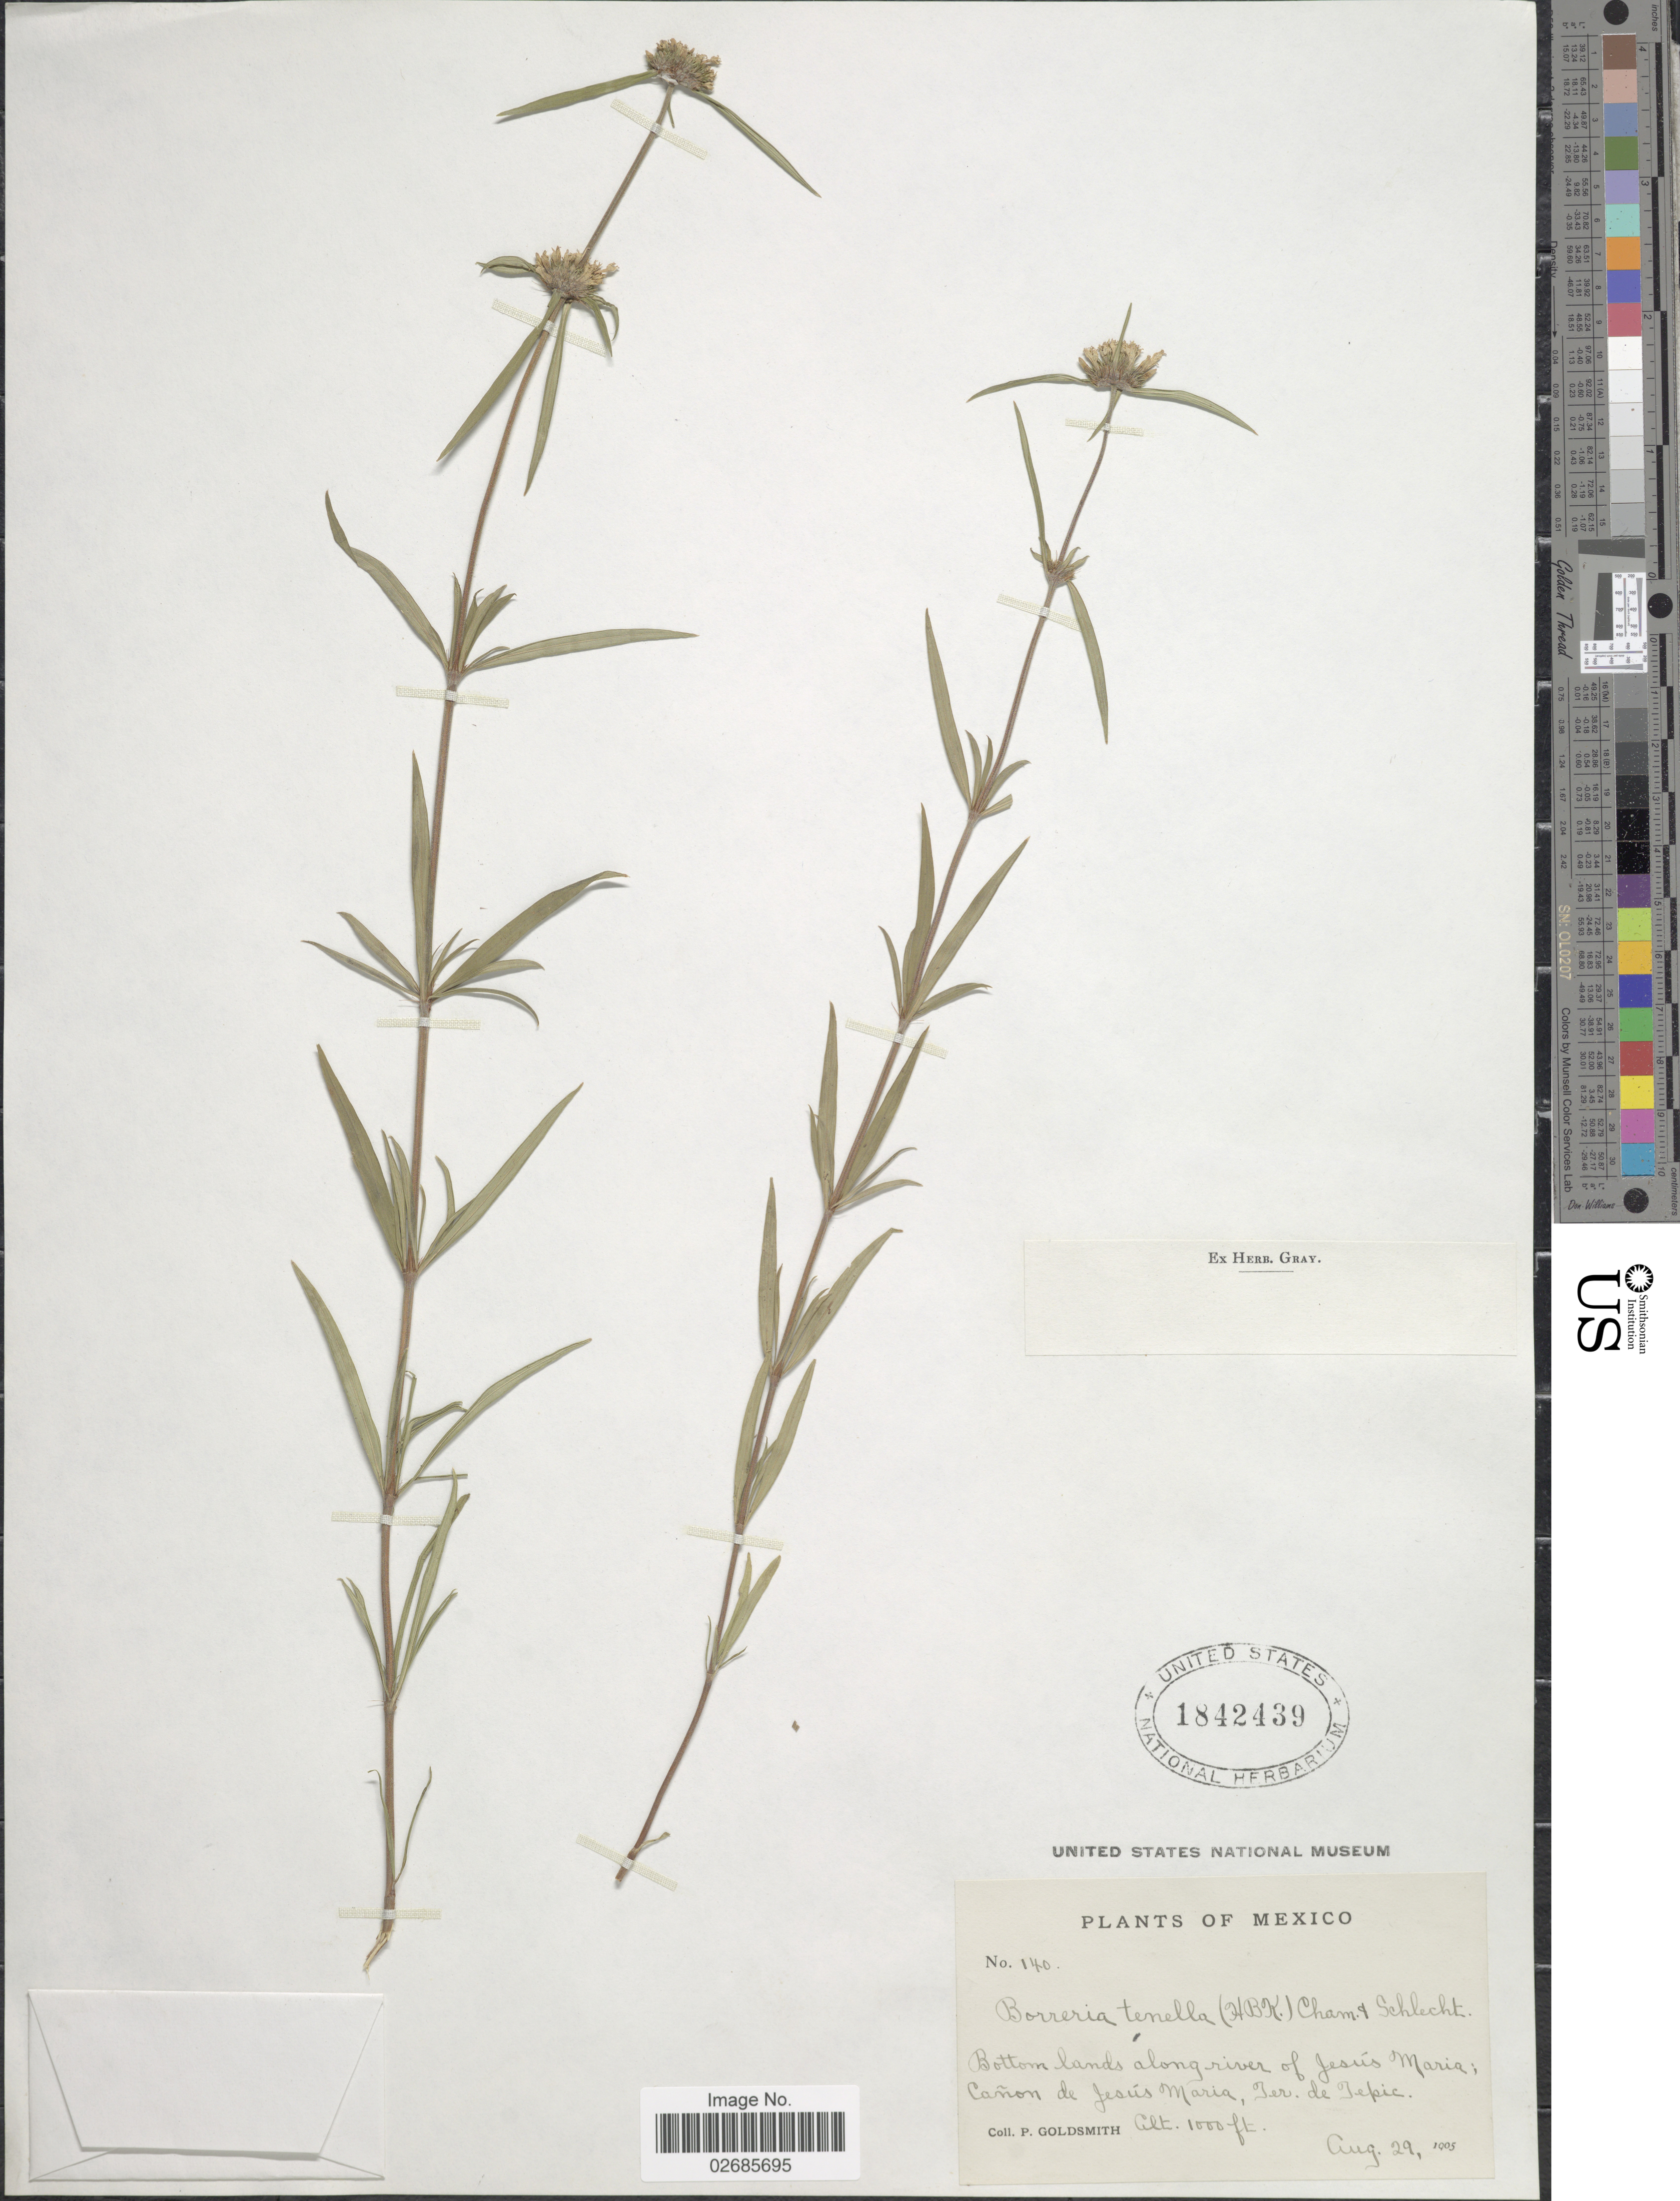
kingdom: Plantae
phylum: Tracheophyta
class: Magnoliopsida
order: Gentianales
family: Rubiaceae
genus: Borreria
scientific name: Borreria suaveolens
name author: G. Mey.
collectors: P. Goldsmith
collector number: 140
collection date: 1905-08-29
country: Mexico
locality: Bottom lands along river of Jesús Maria; Cañon de Jesús Maria, Ter. de Tepic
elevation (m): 305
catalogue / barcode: US 1842439